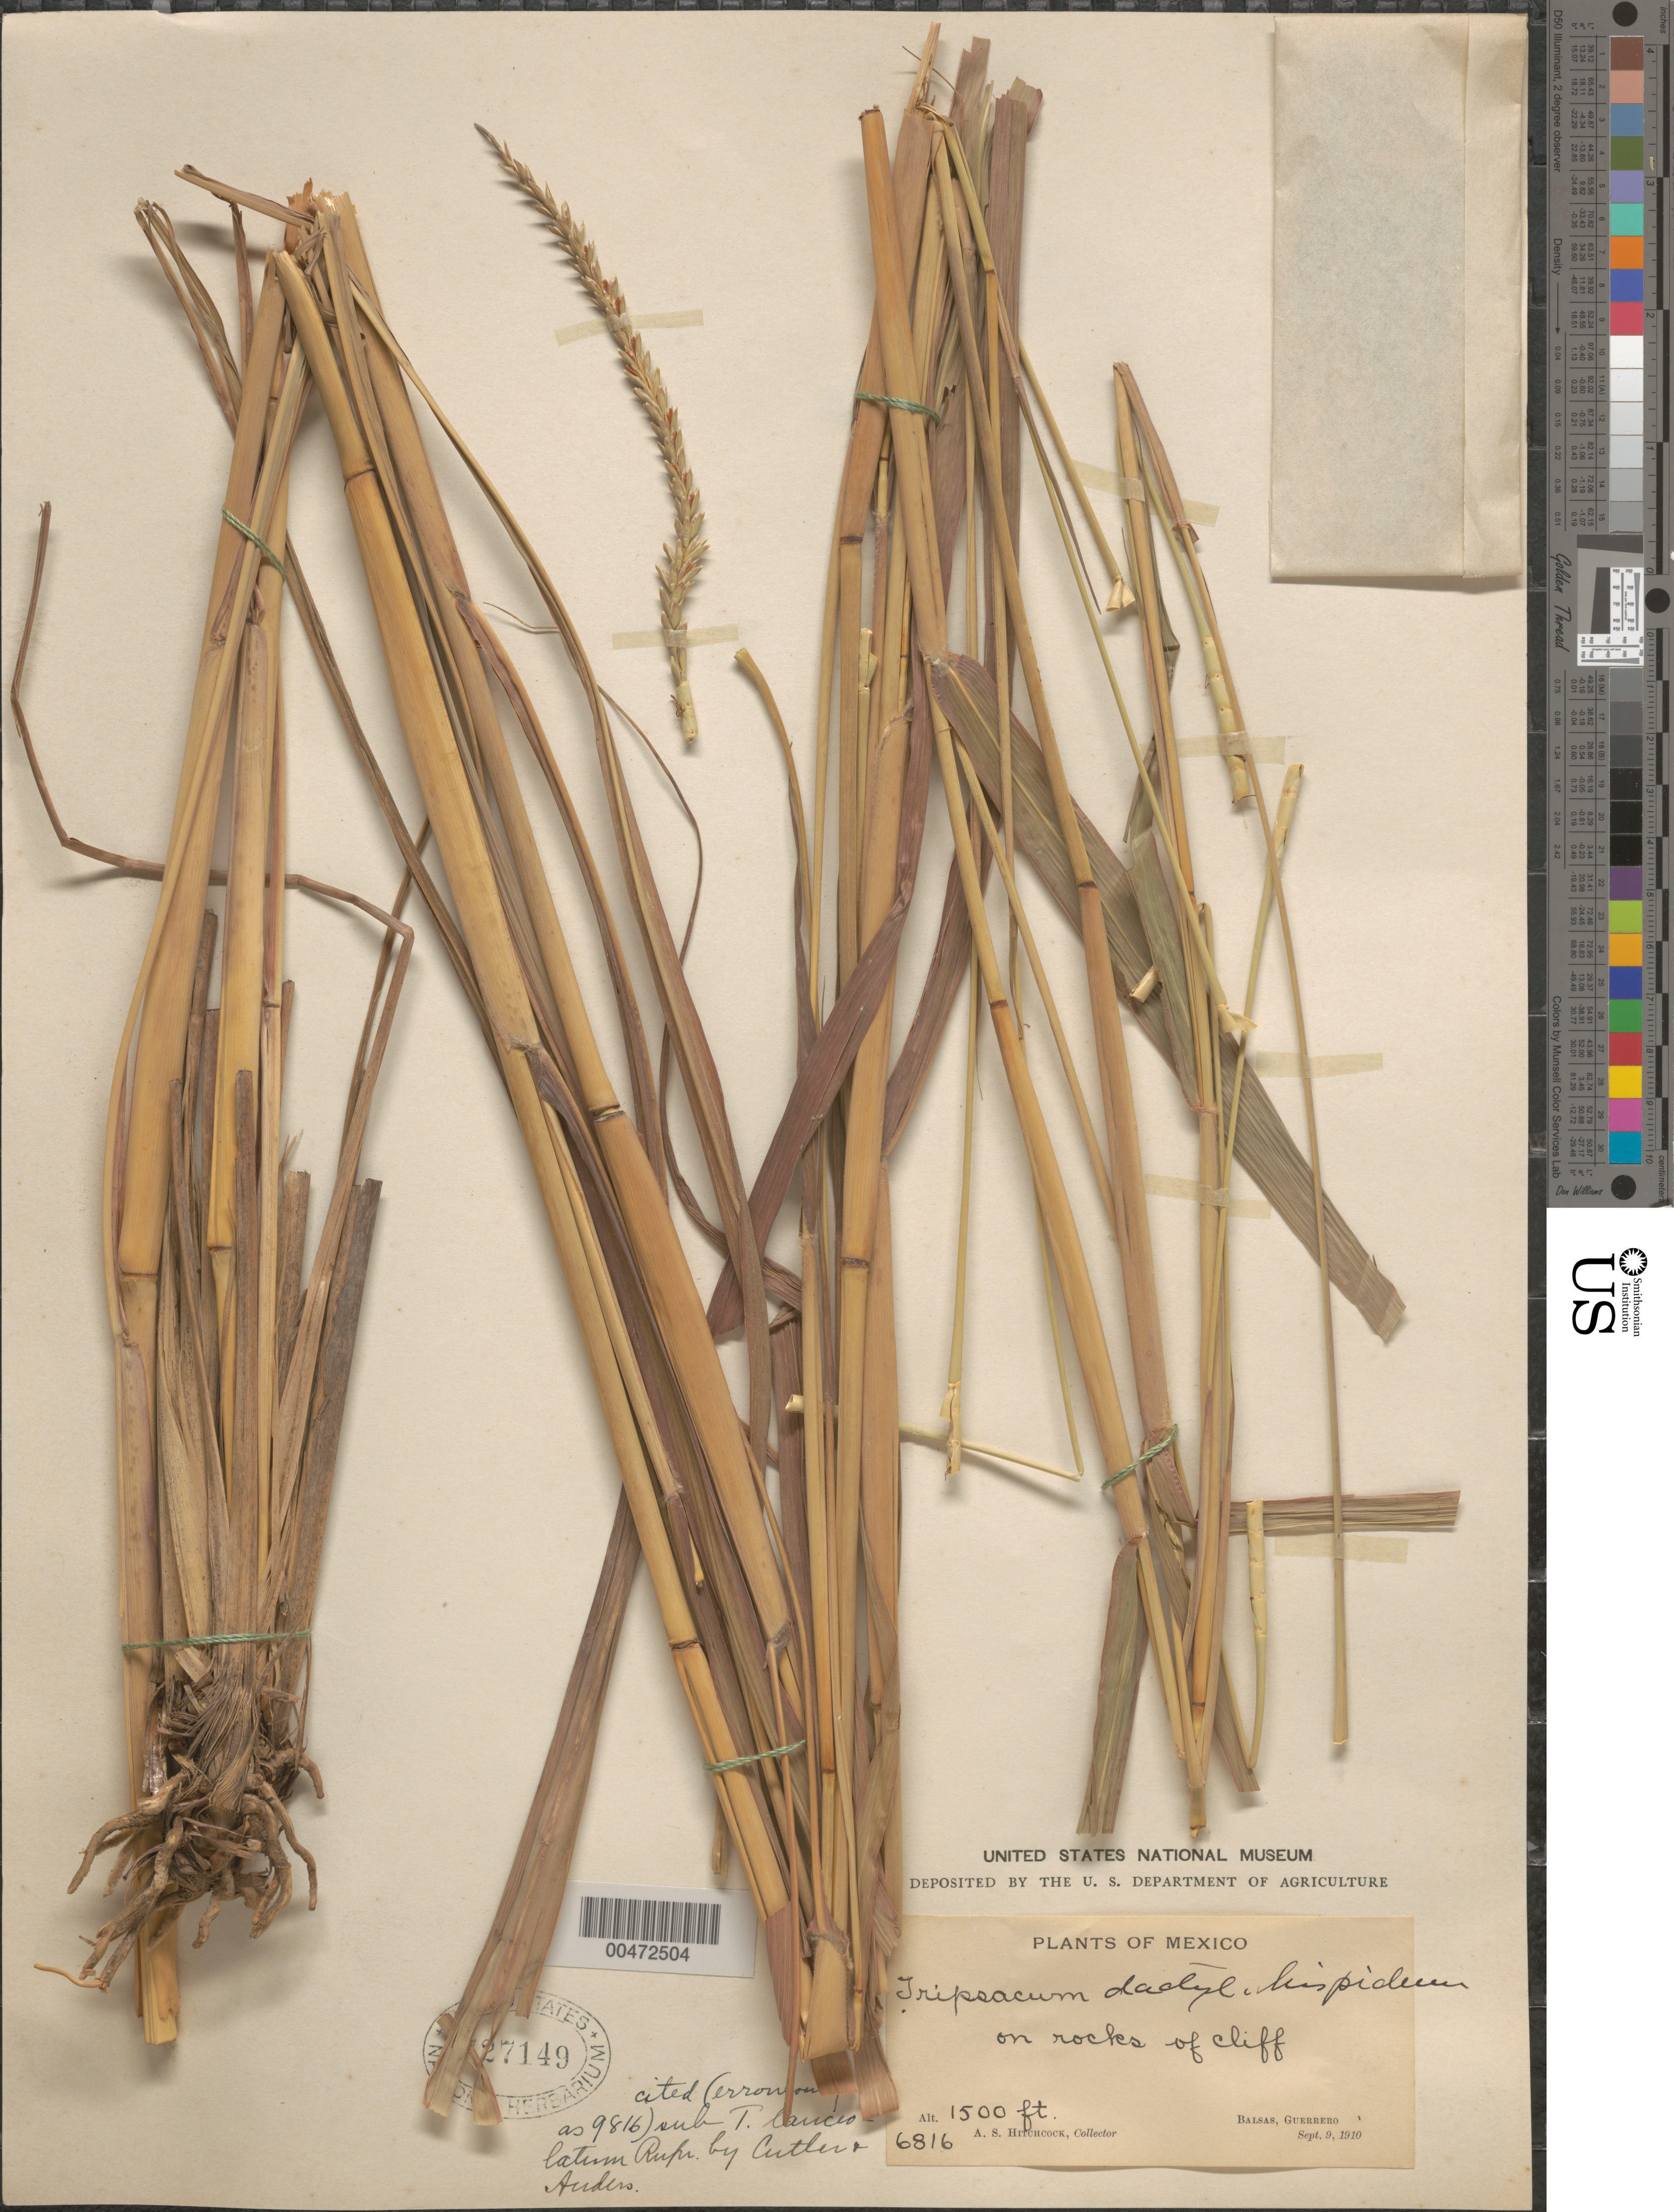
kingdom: Plantae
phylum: Tracheophyta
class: Liliopsida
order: Poales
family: Poaceae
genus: Tripsacum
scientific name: Tripsacum lanceolatum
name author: Rupr. ex E. Fourn.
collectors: A. S. Hitchcock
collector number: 6816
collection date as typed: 9 Sep 1910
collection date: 1910-09-09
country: Mexico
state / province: Guerrero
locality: Balsas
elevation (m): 457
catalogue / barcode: US 727149